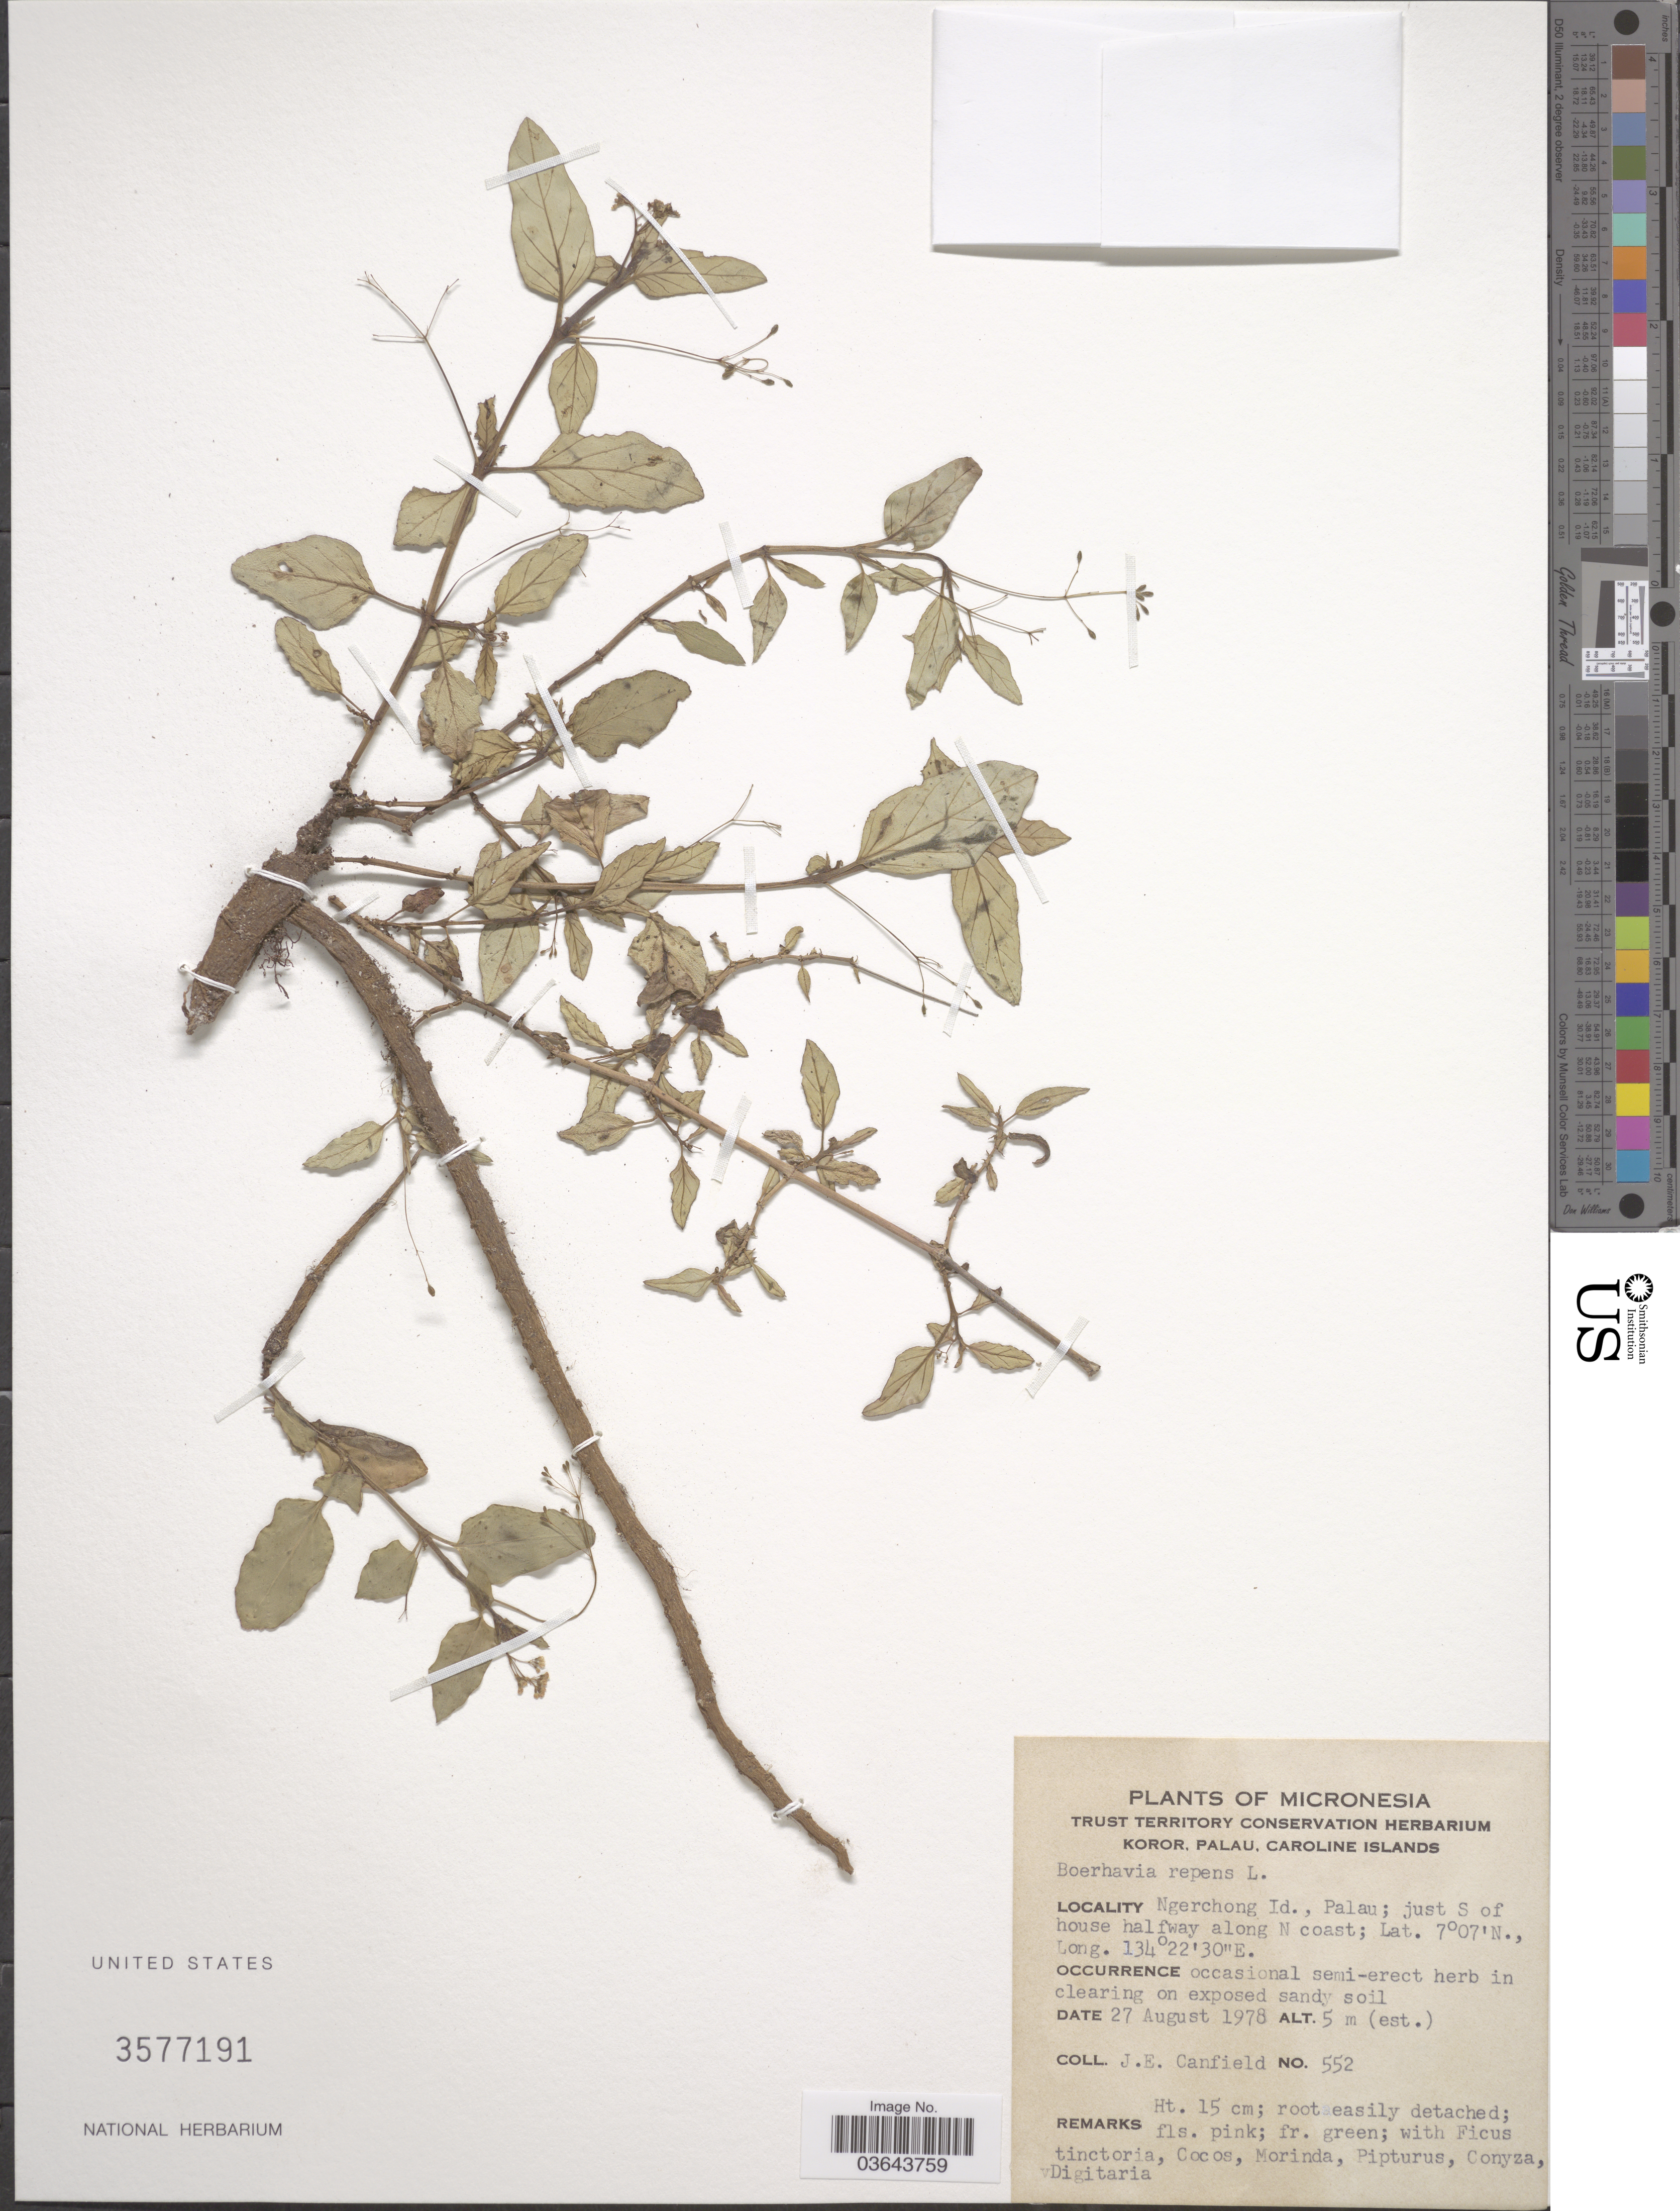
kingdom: Plantae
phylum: Tracheophyta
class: Magnoliopsida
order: Caryophyllales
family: Nyctaginaceae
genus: Boerhavia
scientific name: Boerhavia repens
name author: L.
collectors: J. E. Canfield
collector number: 552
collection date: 1978-08-27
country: Palau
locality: Micronesia. Koror, Palau, Caroline Islands [unsure placement]. Ngerchong Id., Palau; just S of house halfway along N coast.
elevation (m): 5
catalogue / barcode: US 3577191